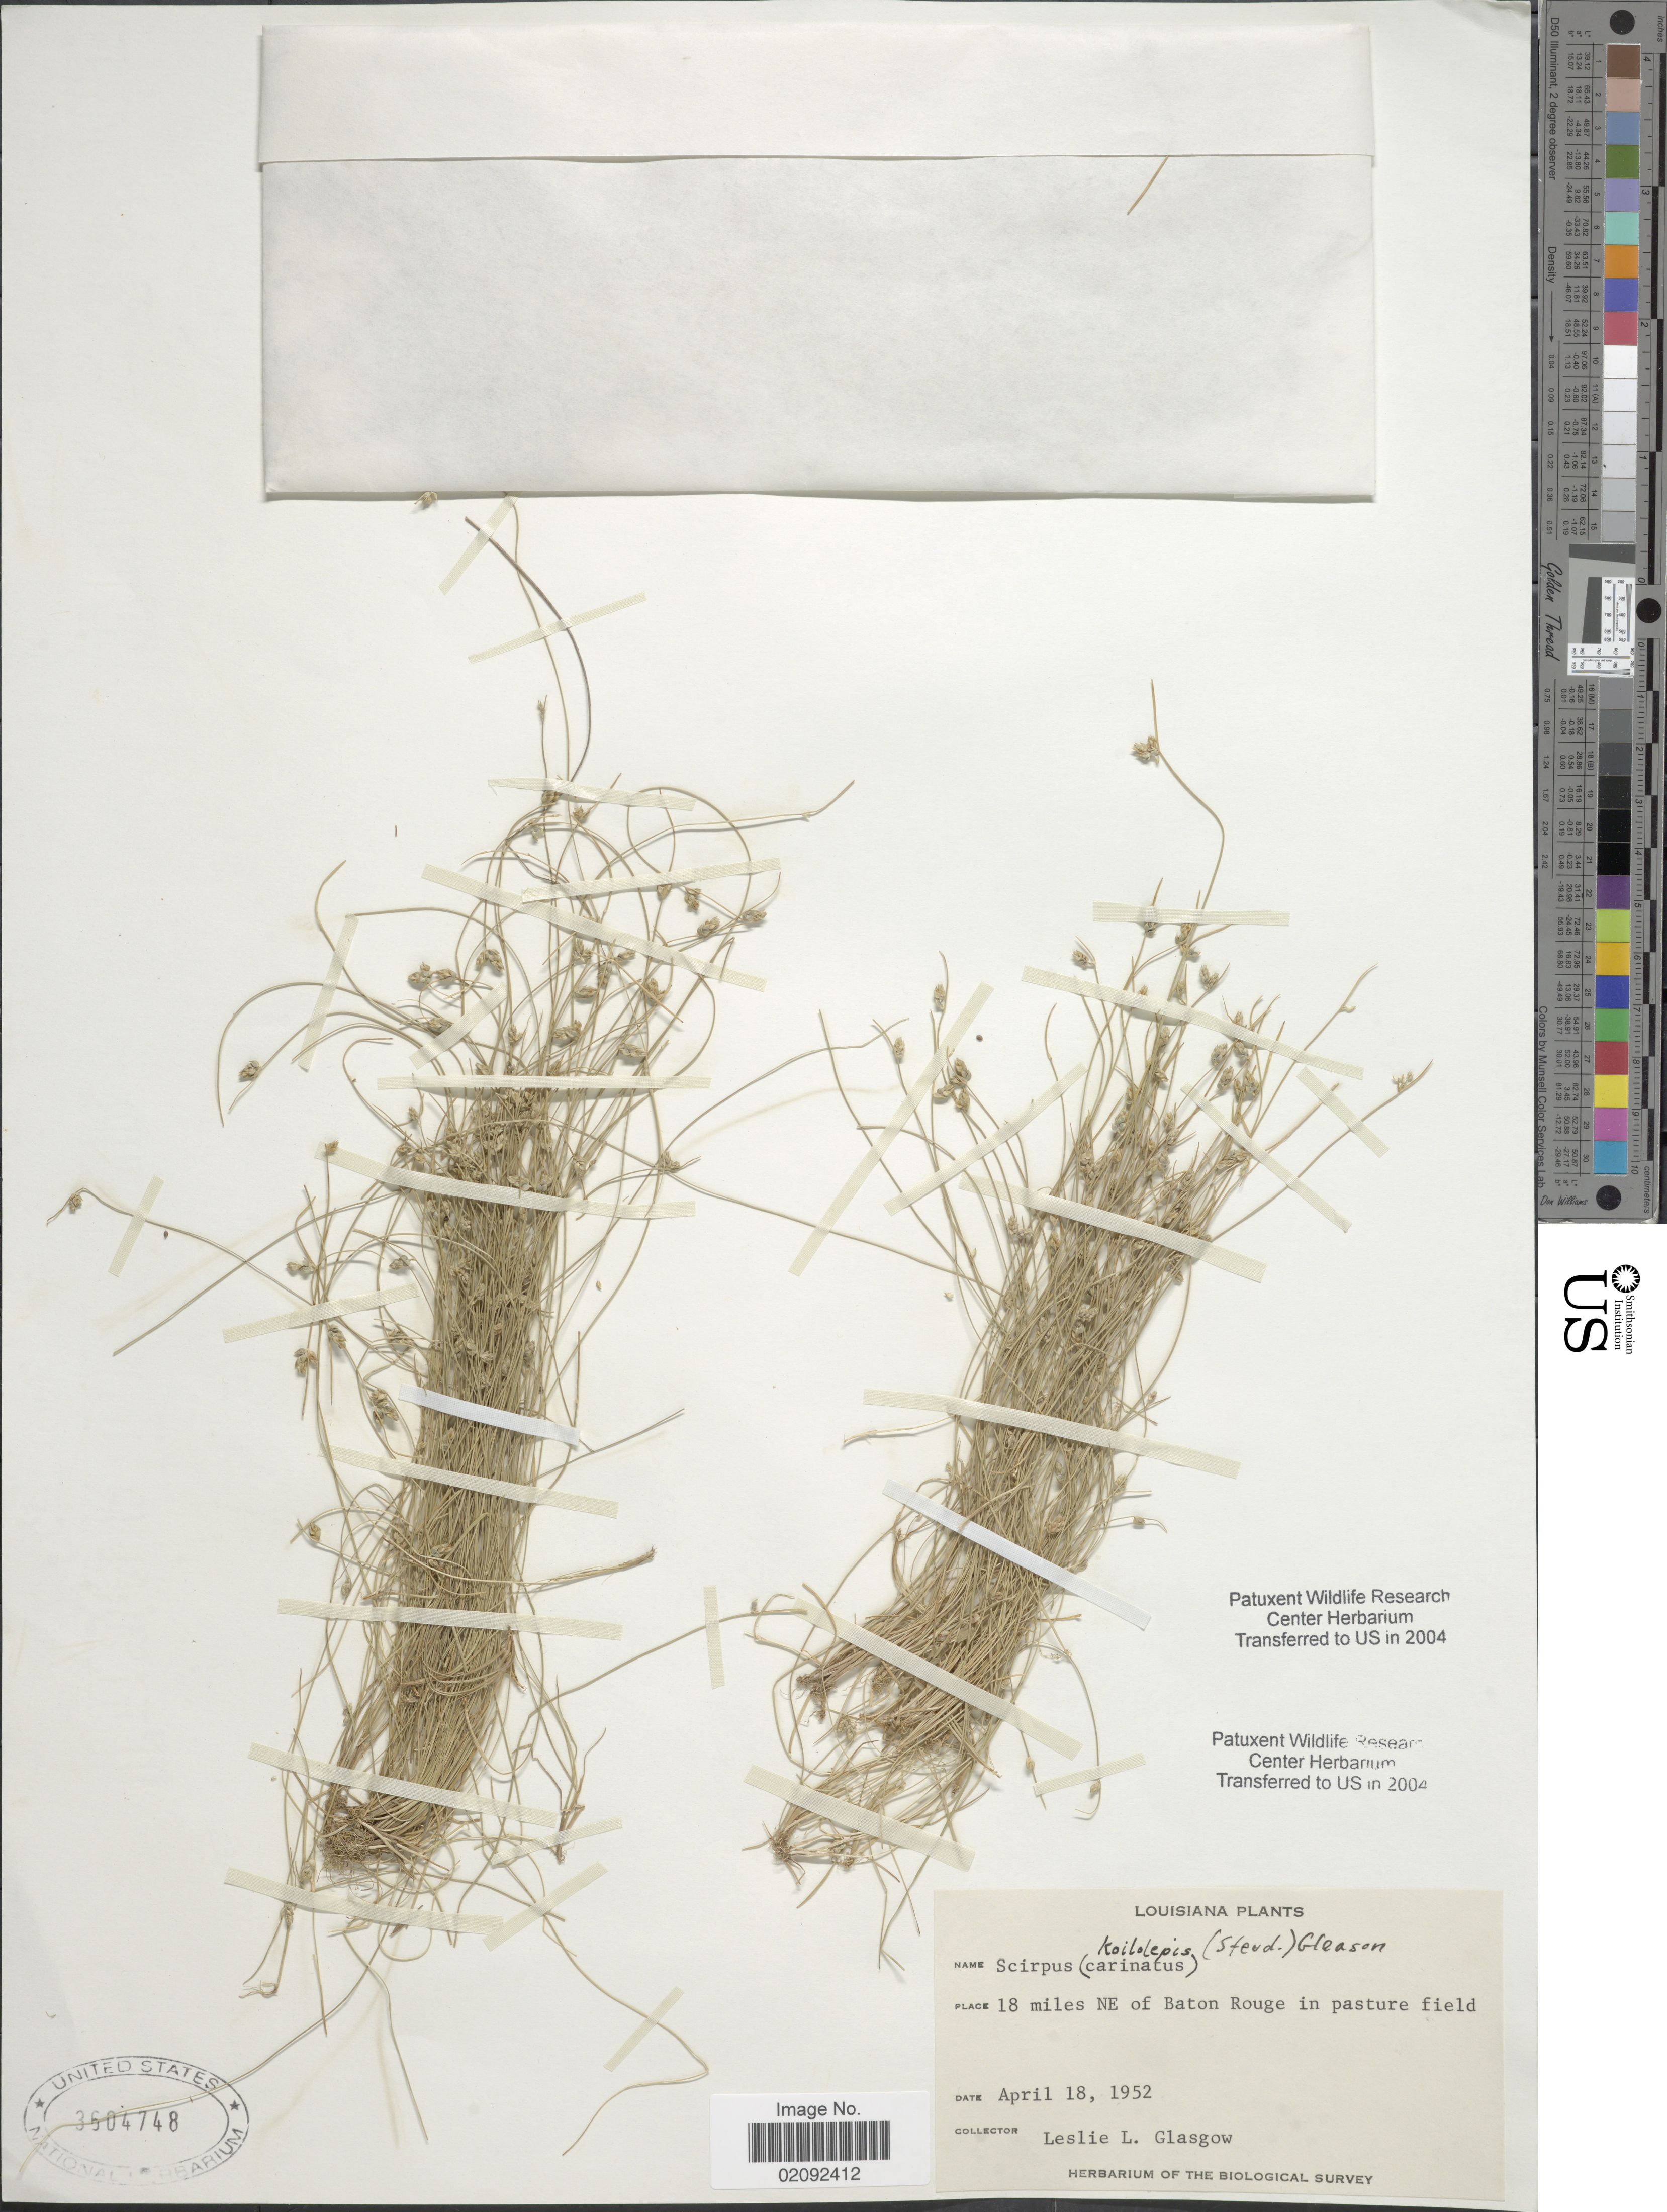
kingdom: Plantae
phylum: Tracheophyta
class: Liliopsida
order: Poales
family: Cyperaceae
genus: Isolepis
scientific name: Isolepis carinata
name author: Hook. & Arn. ex Torr.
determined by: Strong, M. T., (US), Smithsonian Institution - National Museum of Natural History (UNITED STATES)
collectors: L. Glasgow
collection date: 1952-04-18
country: United States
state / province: Louisiana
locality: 18 miles NE of Baton Rouge in pasture field.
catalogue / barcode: US 3604748